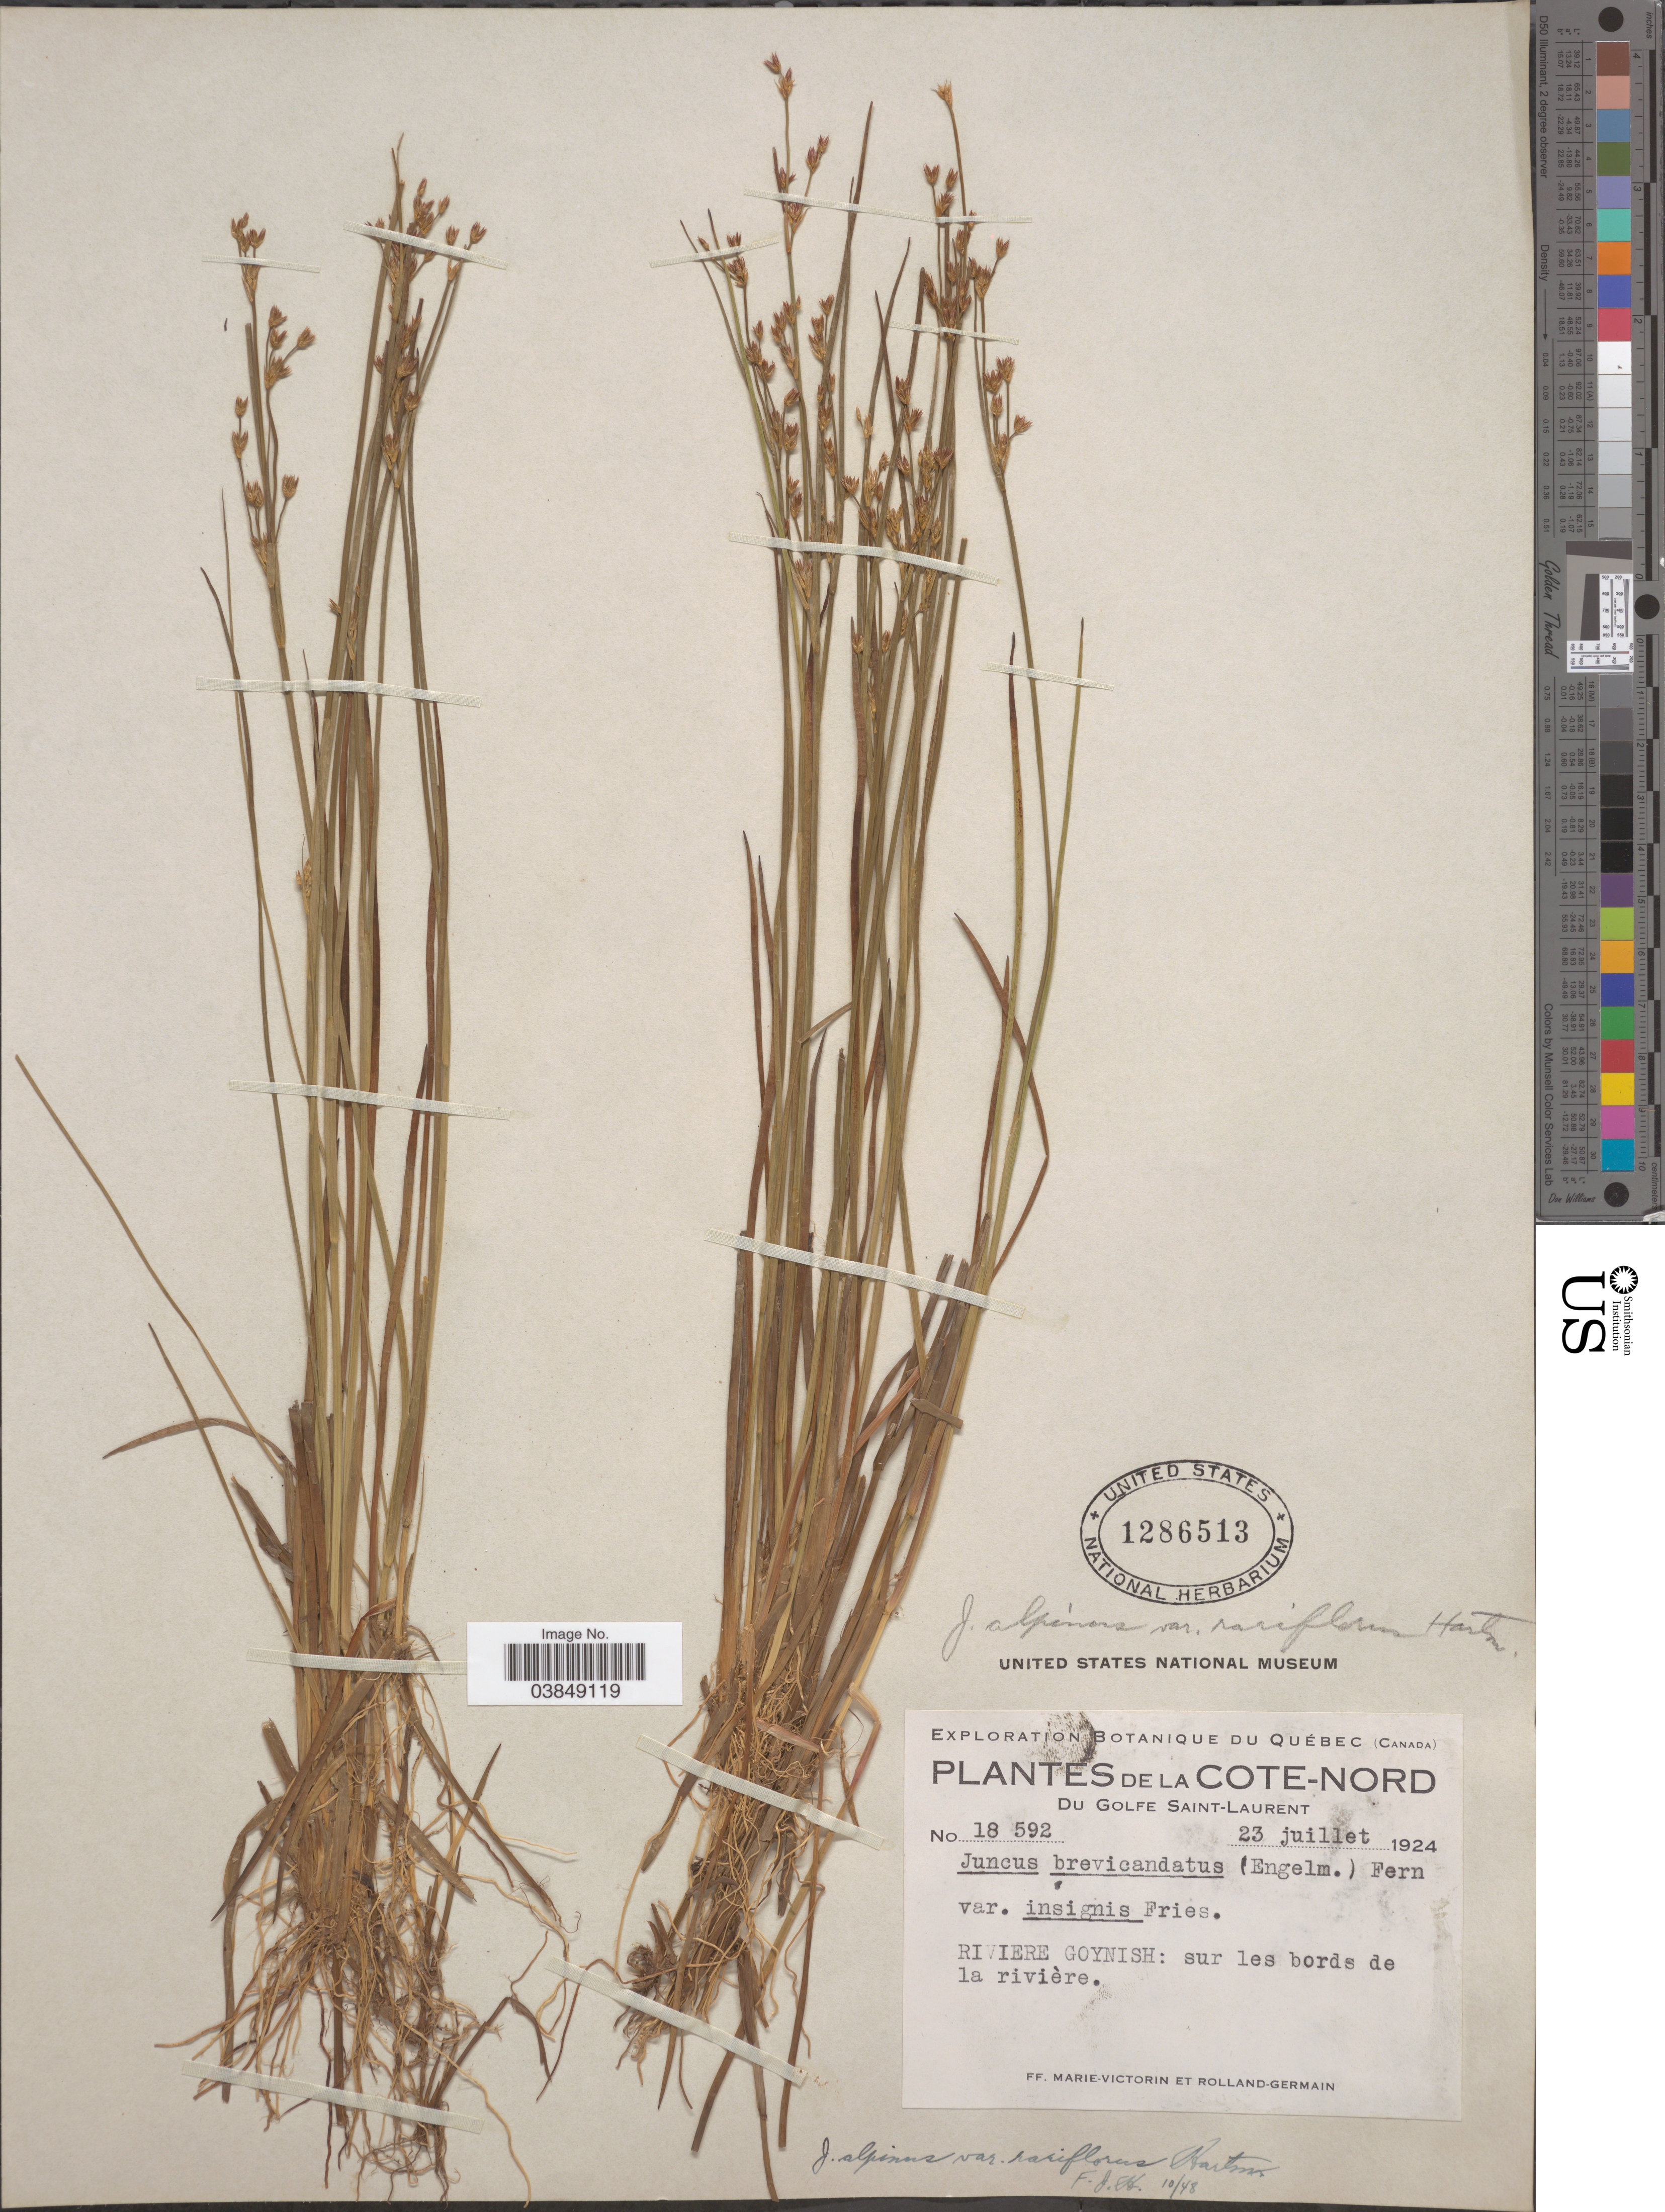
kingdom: Plantae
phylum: Tracheophyta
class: Liliopsida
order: Poales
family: Juncaceae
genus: Juncus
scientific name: Juncus alpinus var. rariflorus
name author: (Hartm.) Hartm.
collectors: F. Marie-Victorin & Rolland-Germain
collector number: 18592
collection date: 1924-07-23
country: Canada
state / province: Quebec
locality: La Cote-Nord. Du Golfe Saint-Laurent. Riviere Goynish: sur les bords de la rivière.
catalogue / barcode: US 1286513